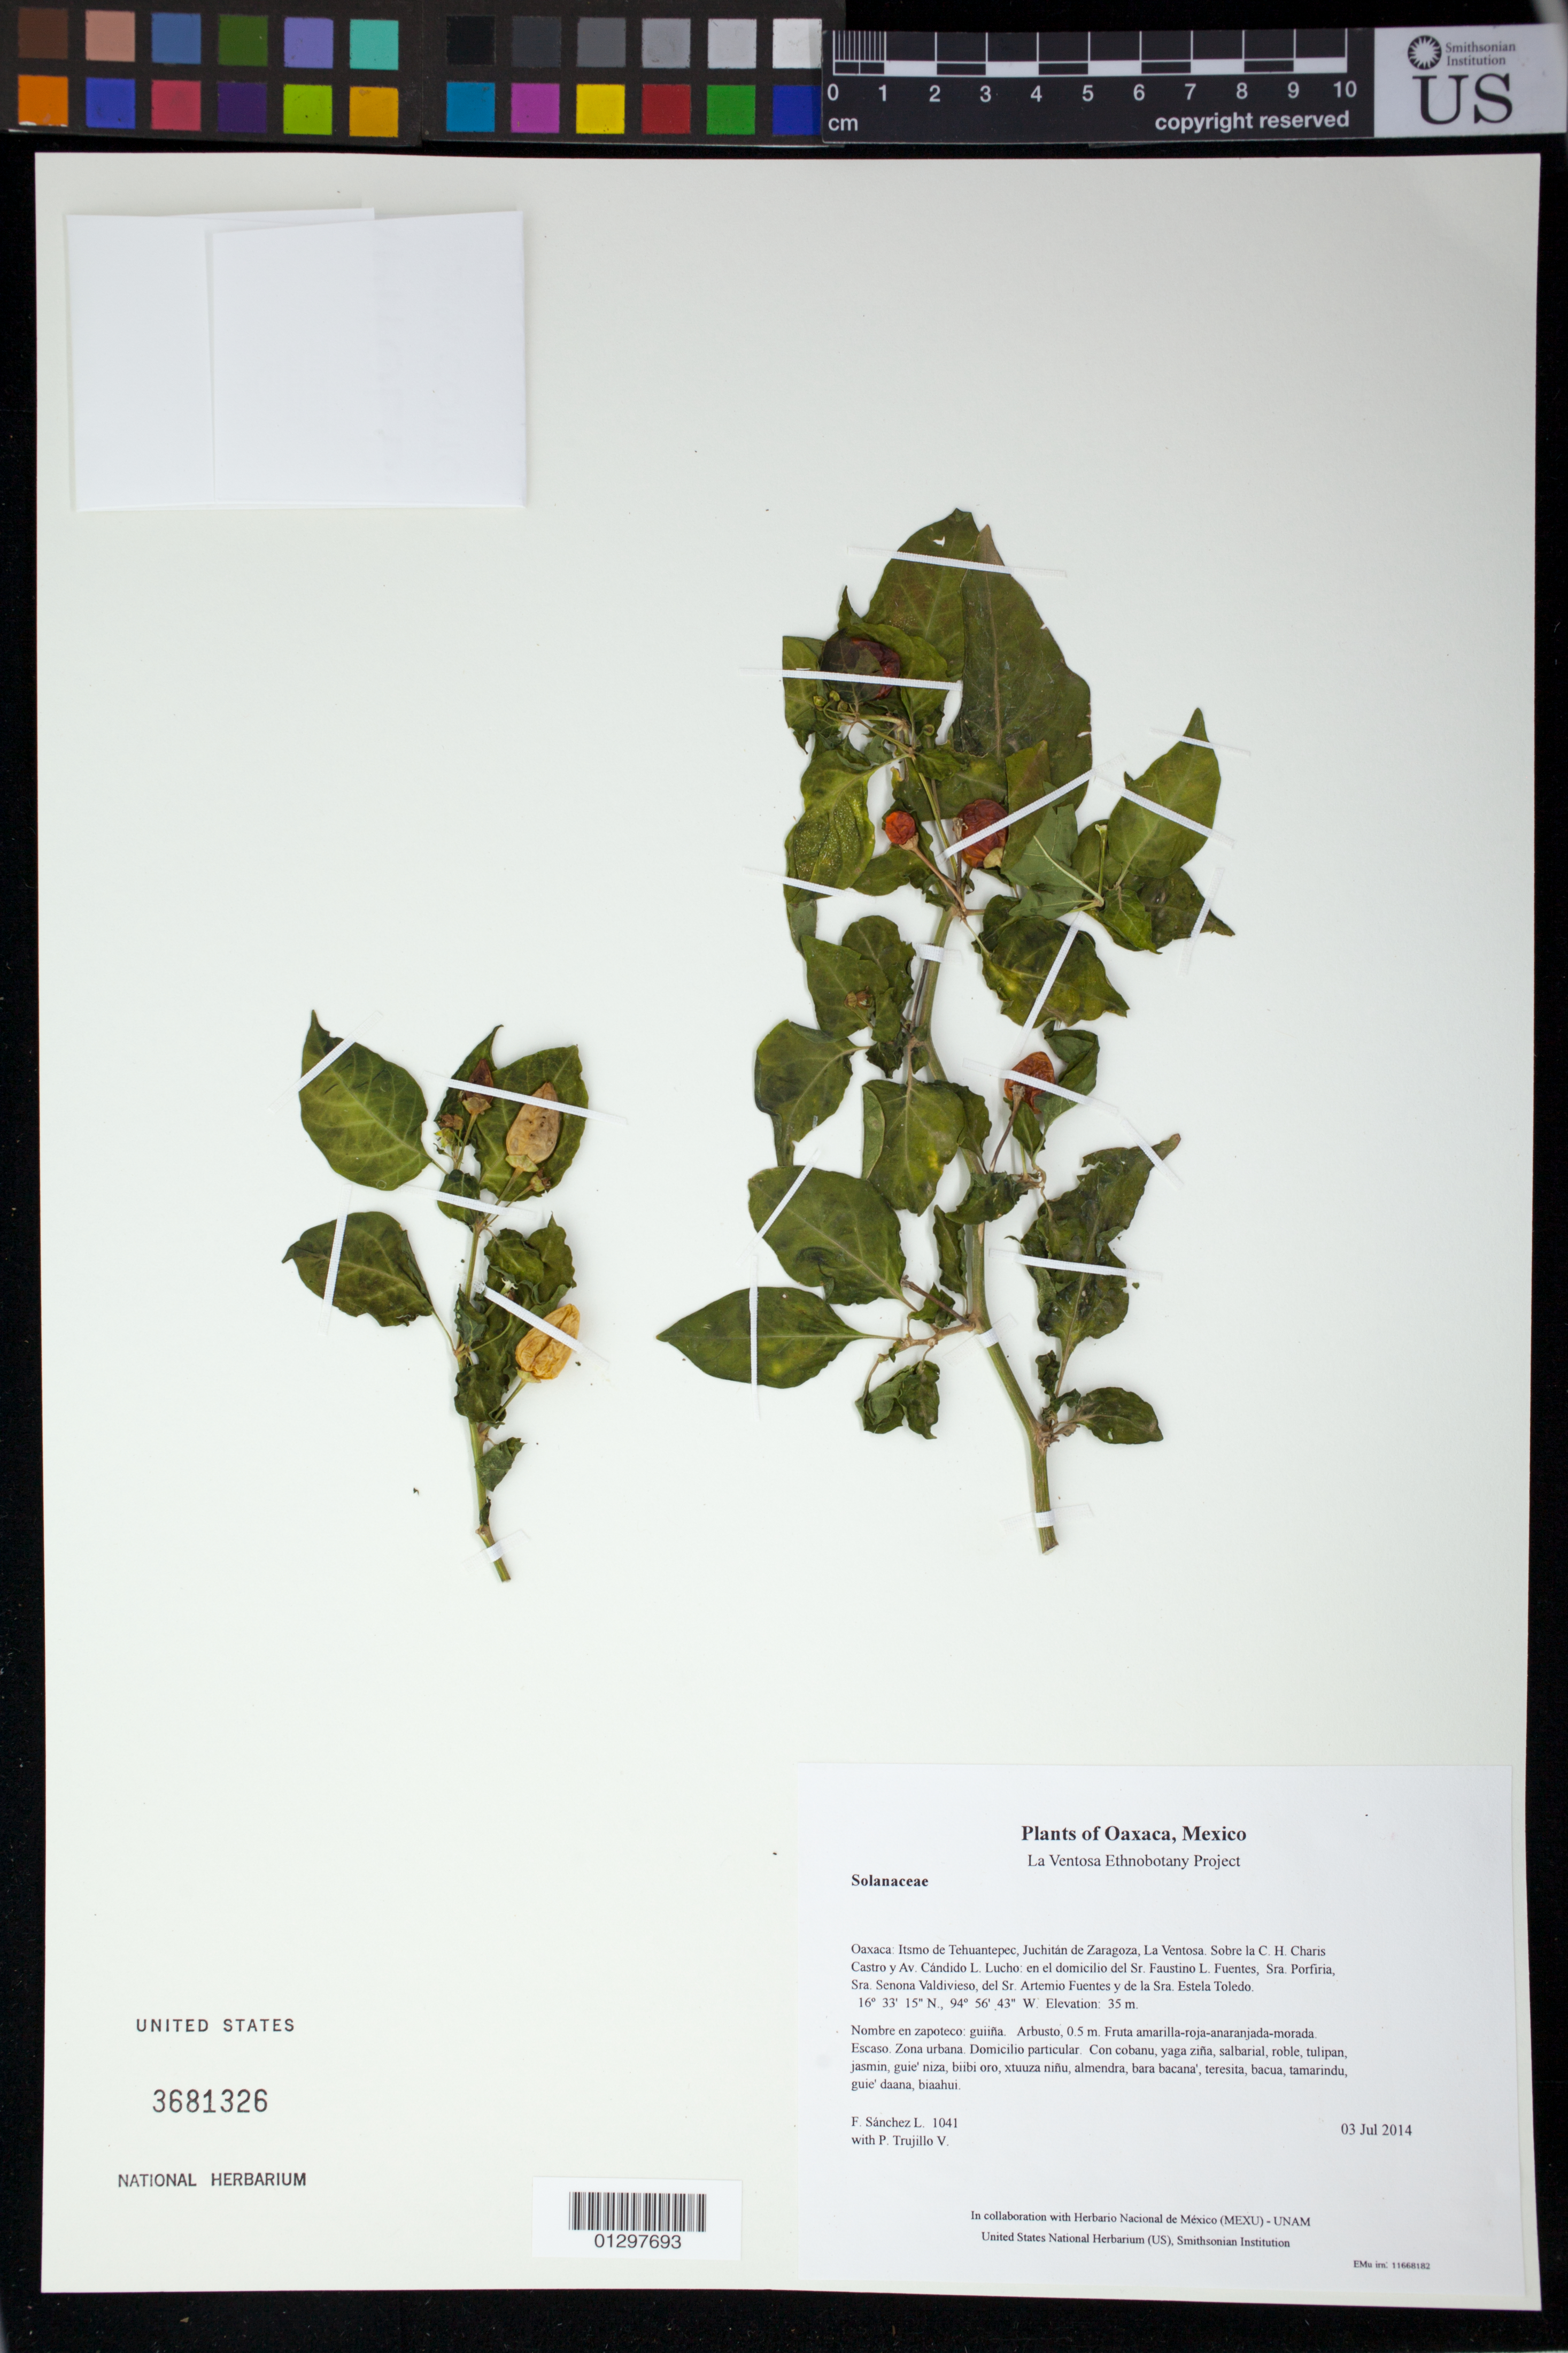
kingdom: Plantae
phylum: Tracheophyta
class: Magnoliopsida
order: Solanales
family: Solanaceae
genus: Capsicum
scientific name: Capsicum annuum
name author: L.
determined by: Velasco G., Kenia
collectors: F. Sánchez L. & P. Trujillo V.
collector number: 1041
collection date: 2014-07-03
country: Mexico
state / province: Oaxaca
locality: Itsmo de Tehuantepec, Juchitán de Zaragoza, La Ventosa. Sobre la C. H. Charis Castro y Av. Cándido L. Lucho: en el domicilio del Sr. Faustino L. Fuentes, Sra. Porfiria, Sra. Senona Valdivieso, del Sr. Artemio Fuentes y de la Sra. Estela Toledo.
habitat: Zona urbana. Domicilio particular.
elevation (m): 35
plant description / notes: MEXU, US; Yaga bandaga. 0.5 m. Cuaananaxhi naguchi-naxiña'-biguitu-nagu. Huaxie'.; chile payaso o tostado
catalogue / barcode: US 3681326